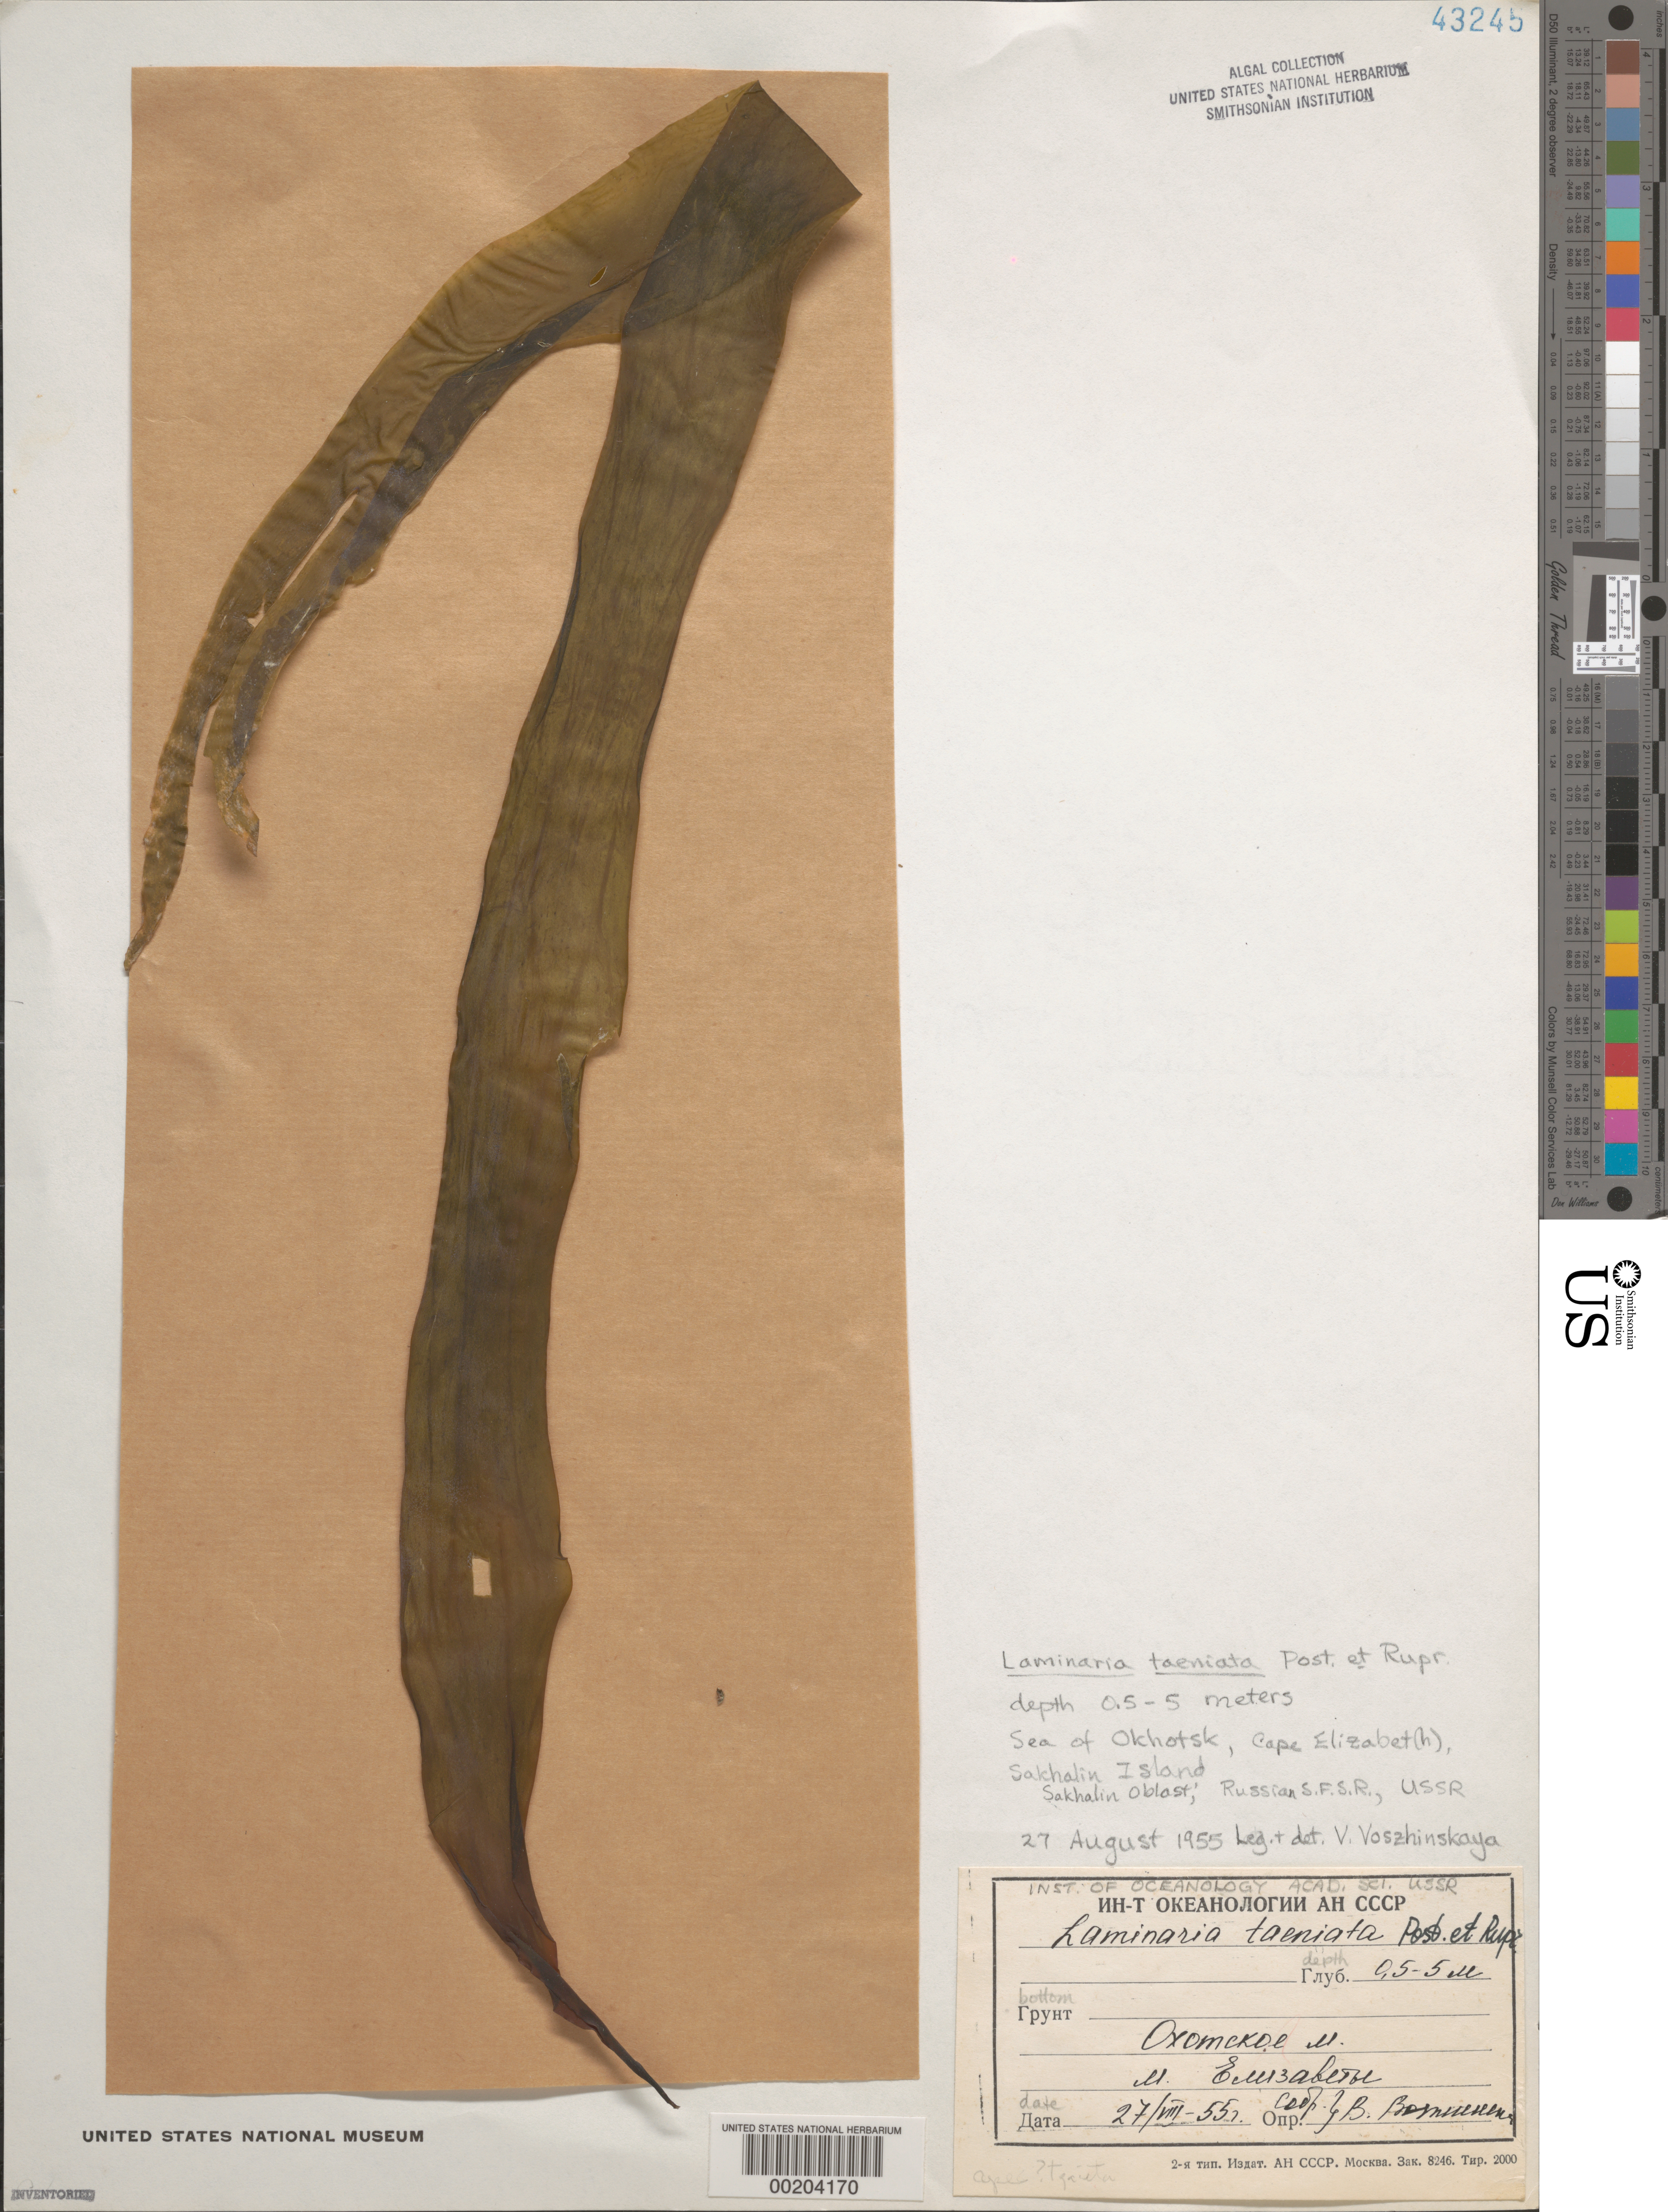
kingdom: Chromista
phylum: Ochrophyta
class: Phaeophyceae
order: Laminariales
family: Laminariaceae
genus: Saccharina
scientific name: Saccharina bongardiana var. taeniata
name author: (Postels & Rupr.) Selivanova et al.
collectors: V. Vozzhinskaya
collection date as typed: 27 Aug 1955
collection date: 1955-08-27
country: Russian Federation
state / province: Sakhalin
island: Sakhalin Island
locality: Sea of Okhotsk, Cape Elizabeth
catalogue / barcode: US 43245